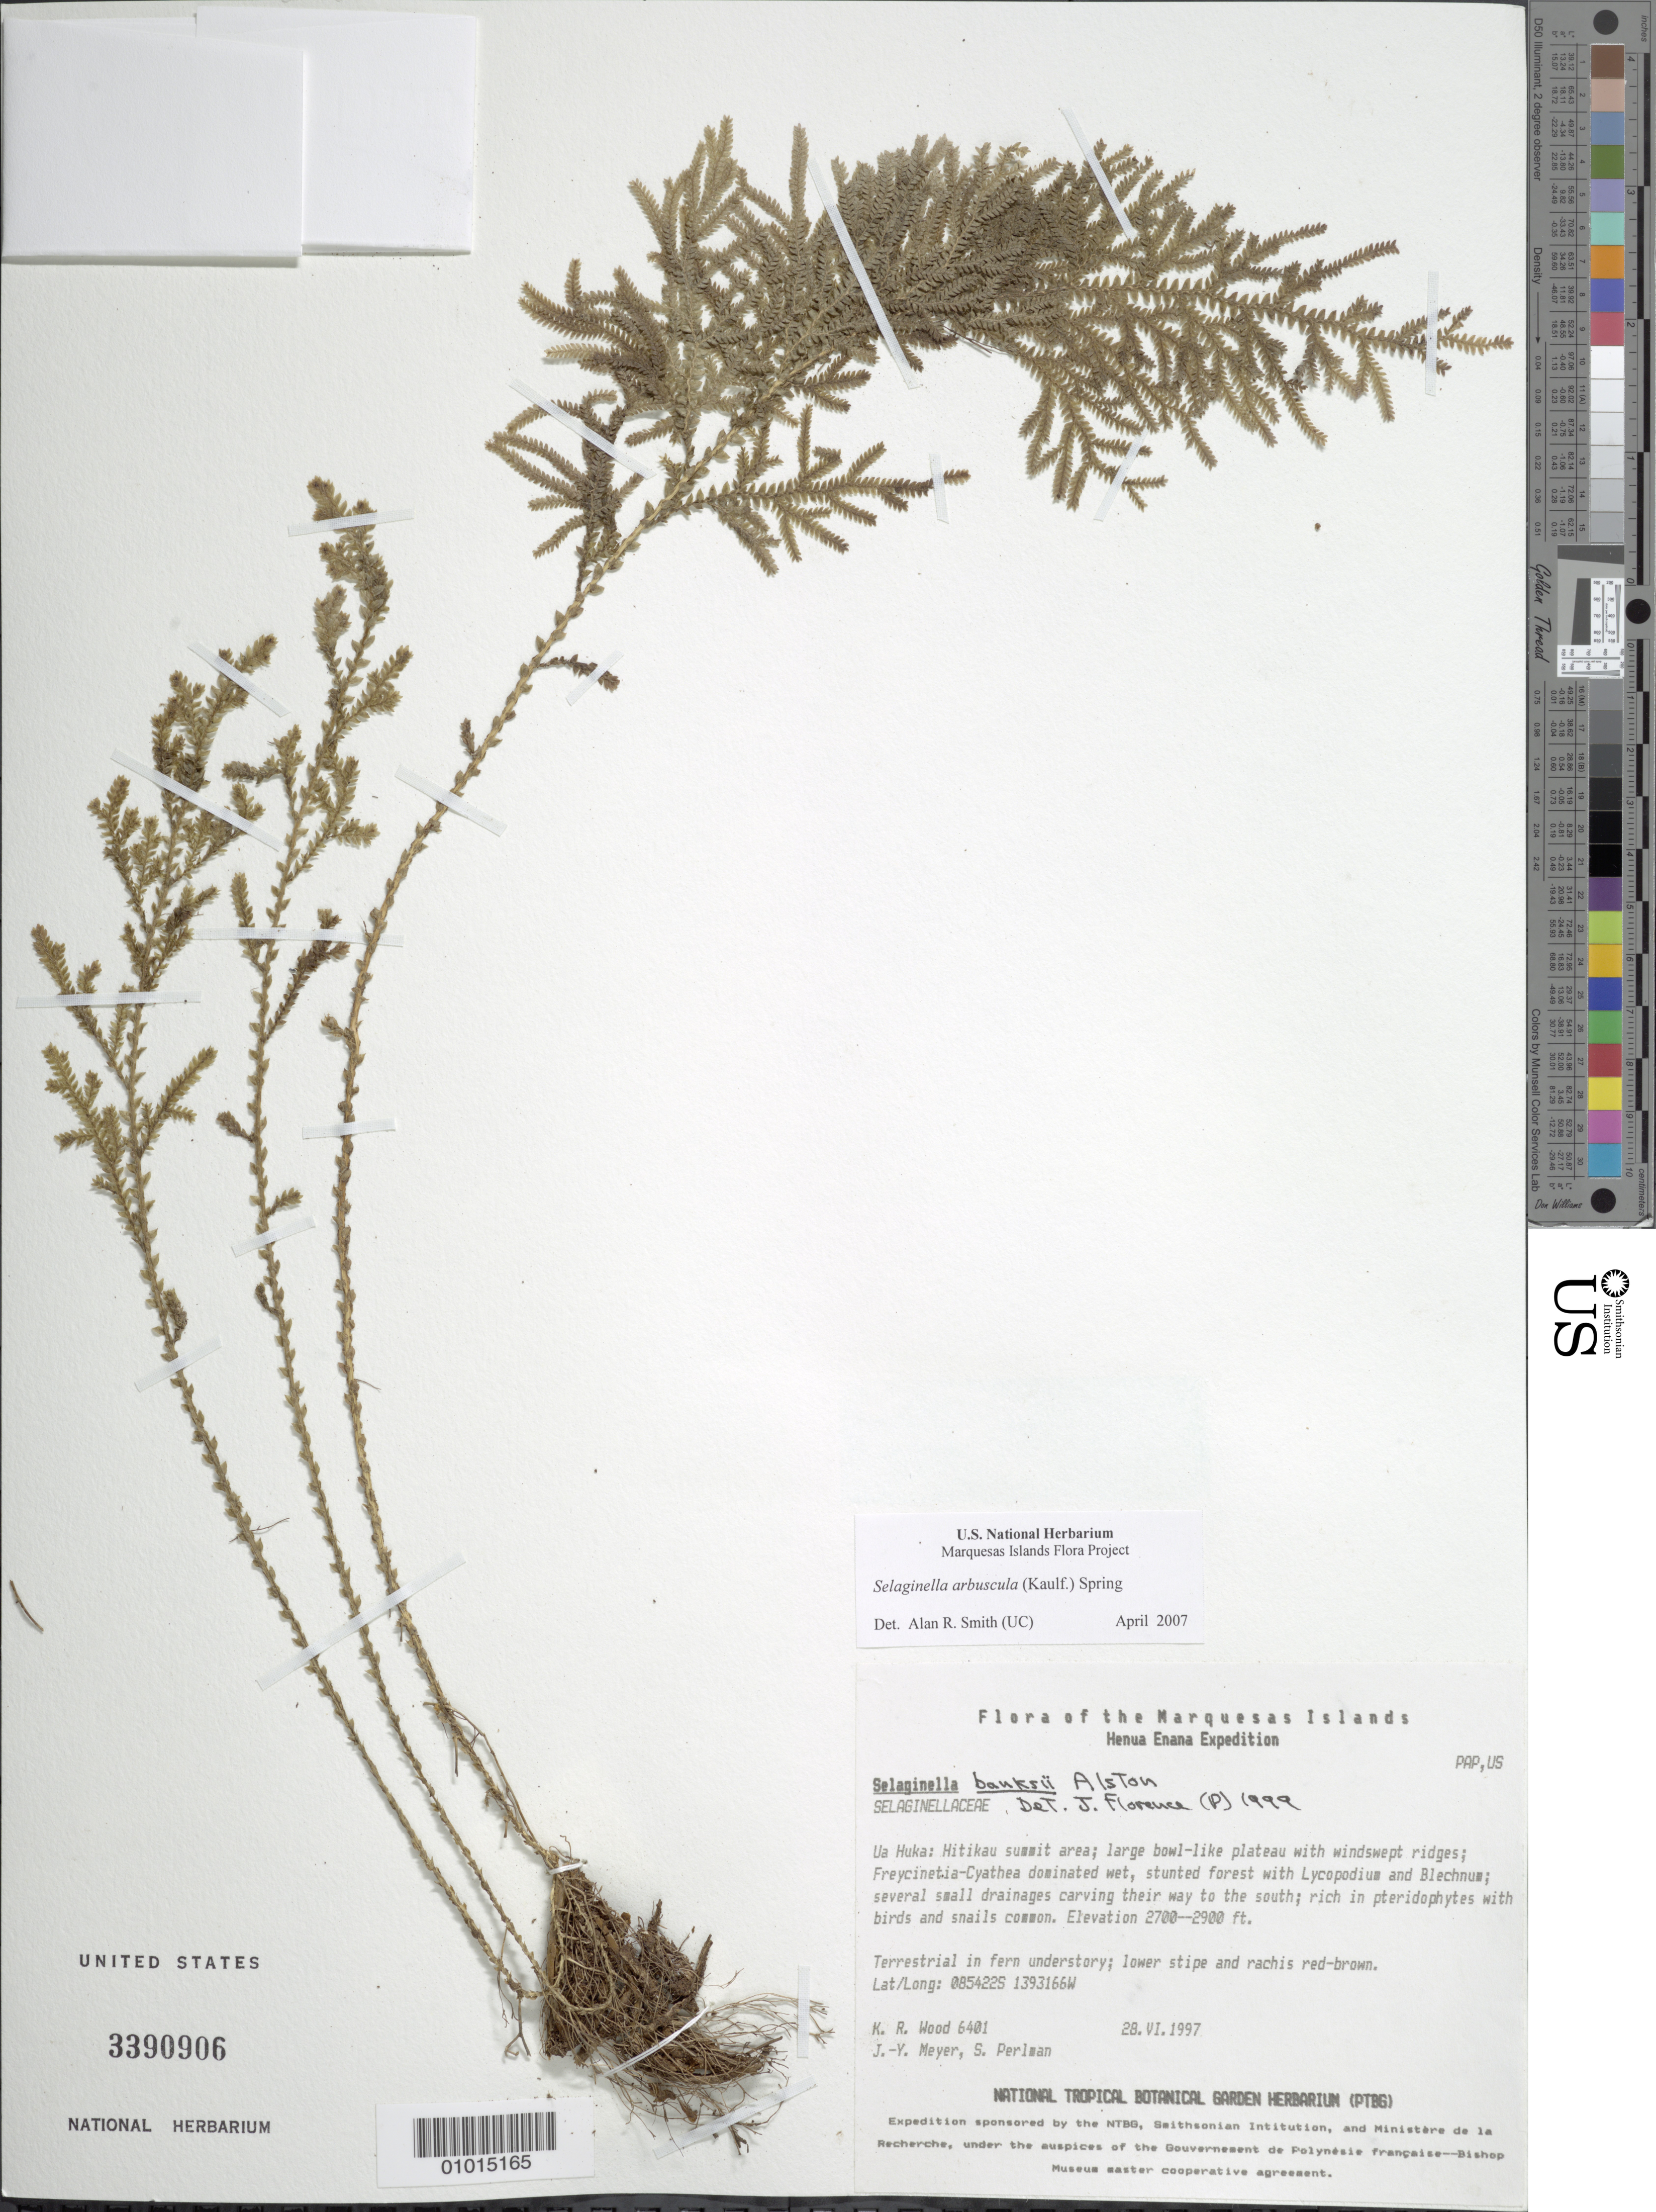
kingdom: Plantae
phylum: Tracheophyta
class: Lycopodiopsida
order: Selaginellales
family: Selaginellaceae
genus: Selaginella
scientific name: Selaginella arbuscula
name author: (Kualf.) Spring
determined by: Lorence, David H., (PTBG), National Tropical Botanical Garden (UNITED STATES)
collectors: K. R. Wood, J.-Y. Meyer & S. P. Perlman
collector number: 6401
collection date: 1997-06-28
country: French Polynesia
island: Ua Huka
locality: Hitikau summit area, large bowl-like plateau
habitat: Windswept ridges, Freycinetia - Cyathea dominated wet stunted forest, rich in pteridophytes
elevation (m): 823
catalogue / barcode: US 3390906